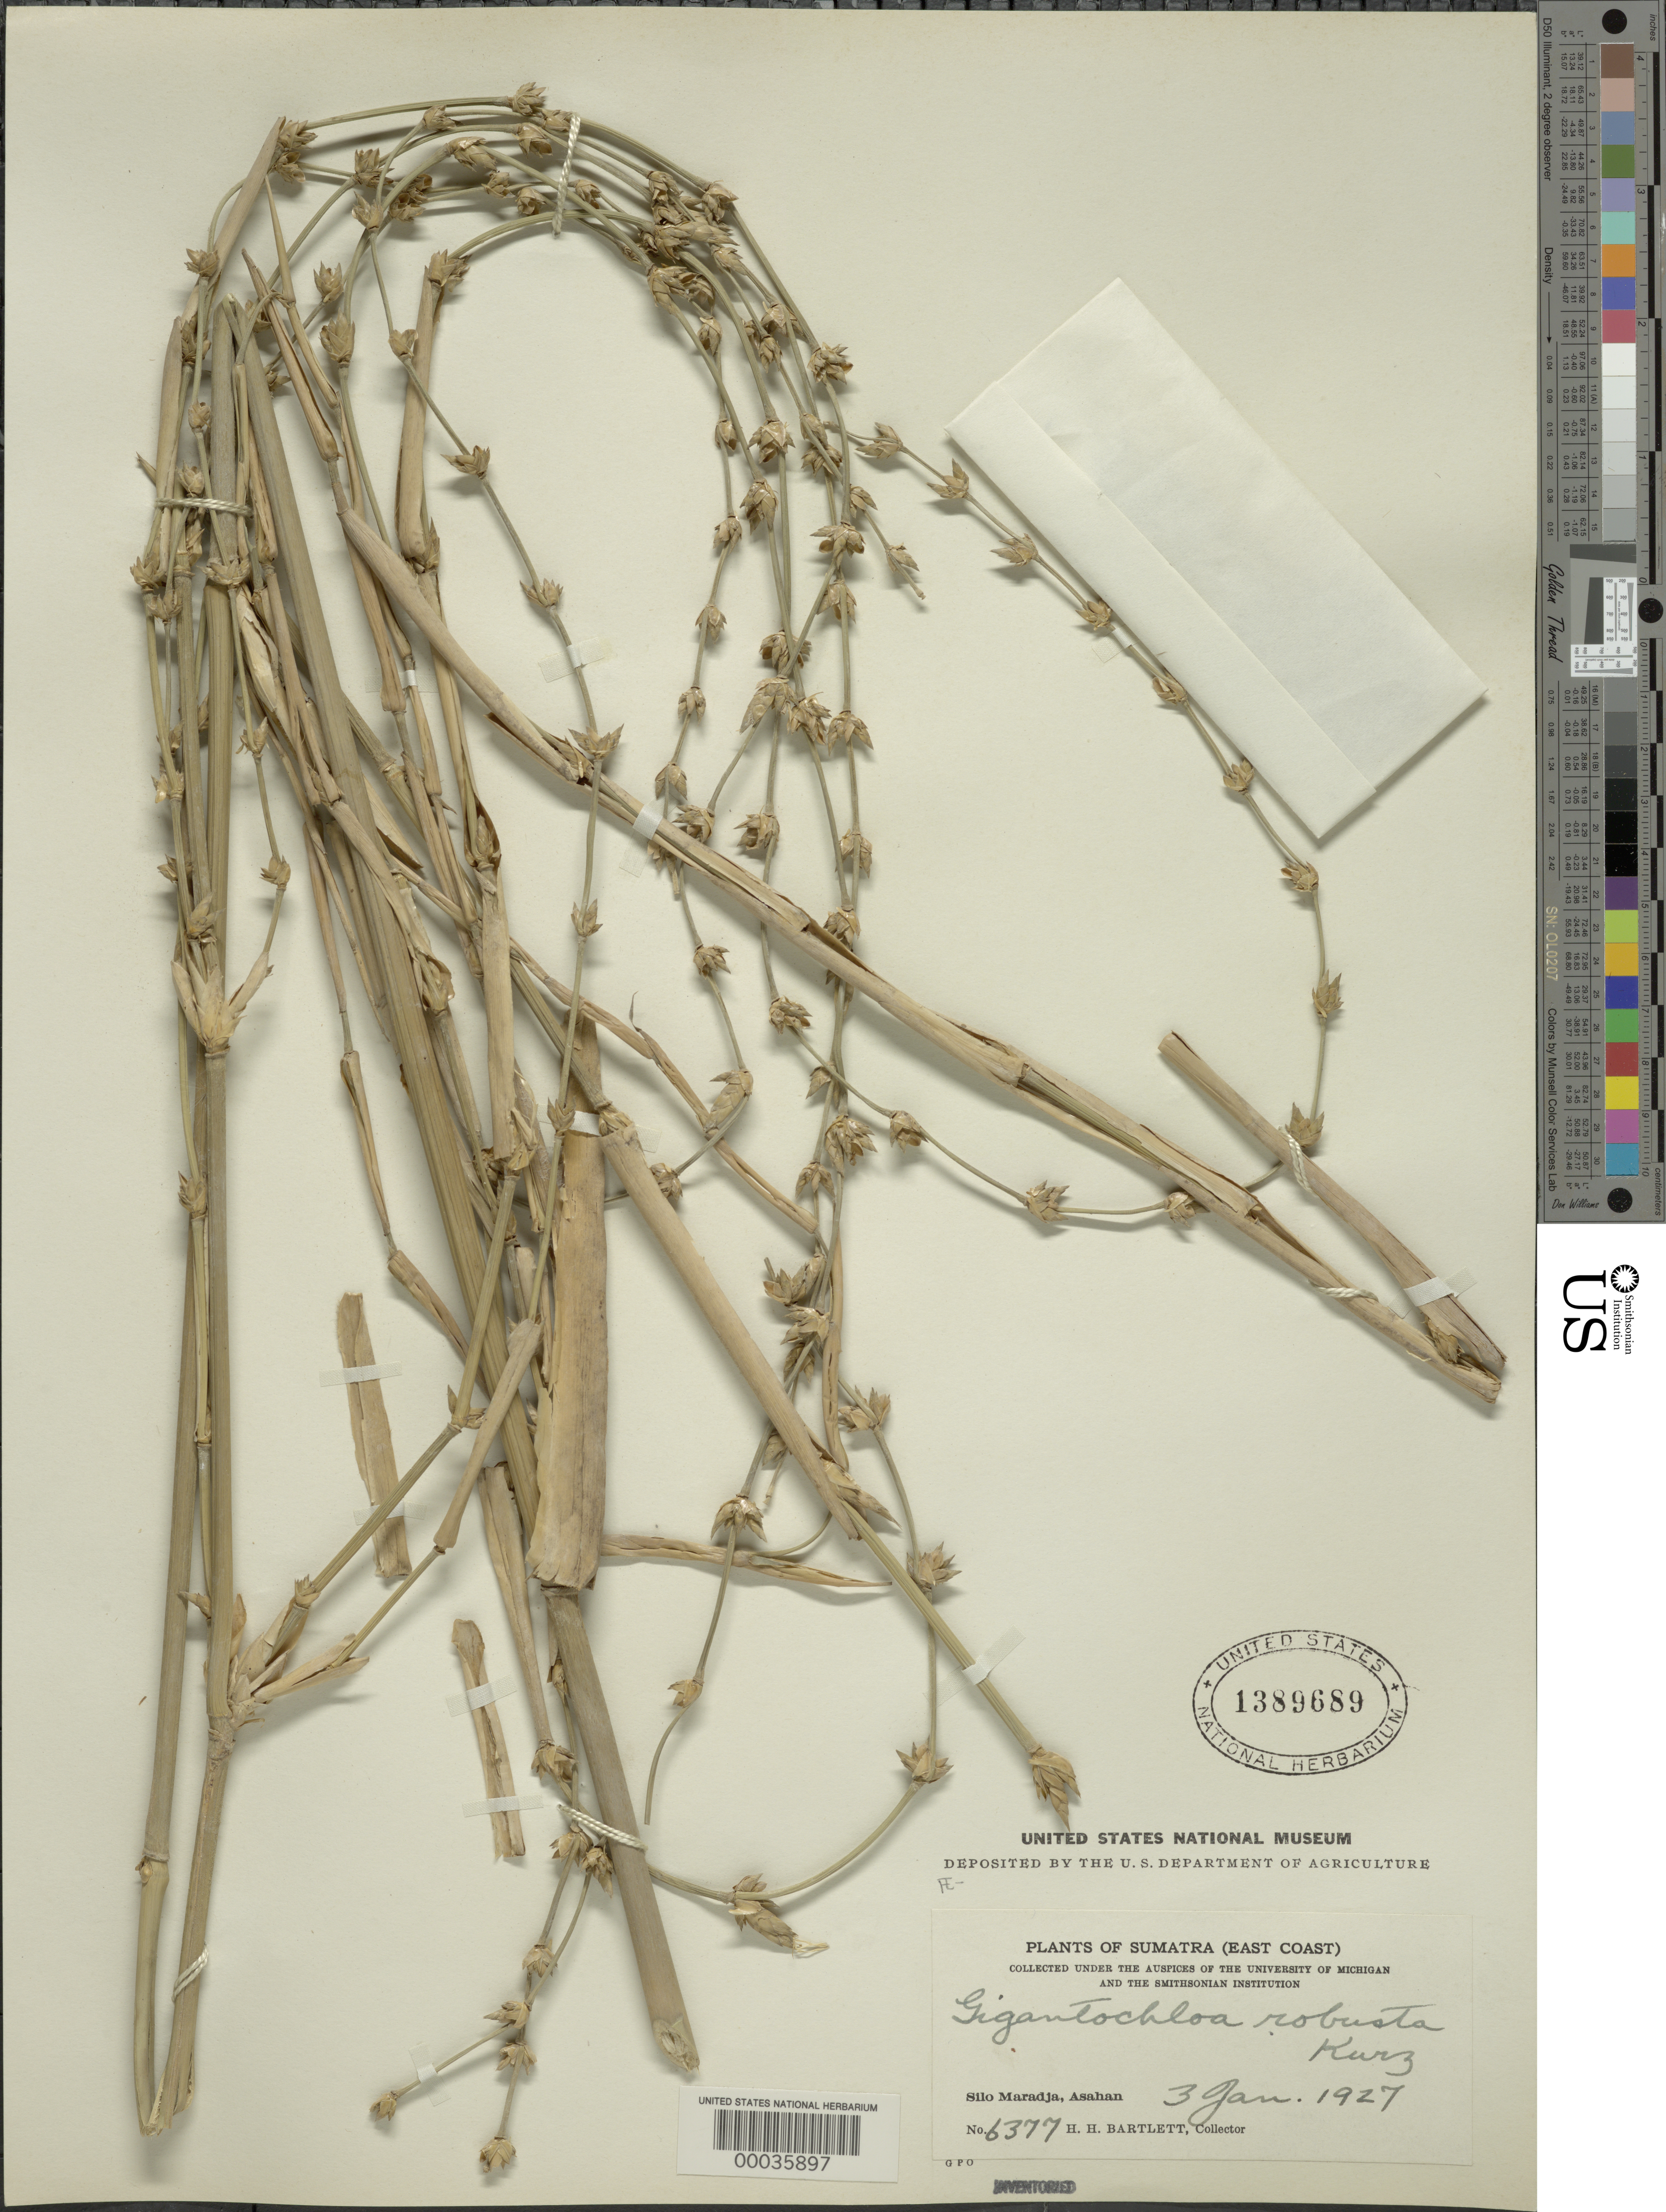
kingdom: Plantae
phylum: Tracheophyta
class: Liliopsida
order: Poales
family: Poaceae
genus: Dendrocalamus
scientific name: Dendrocalamus robusta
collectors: H. H. Bartlett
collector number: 6377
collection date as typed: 03 Jan 1927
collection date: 1927-01-03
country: Indonesia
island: Sumatra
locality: Silo maradja, asahan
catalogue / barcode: US 1389689